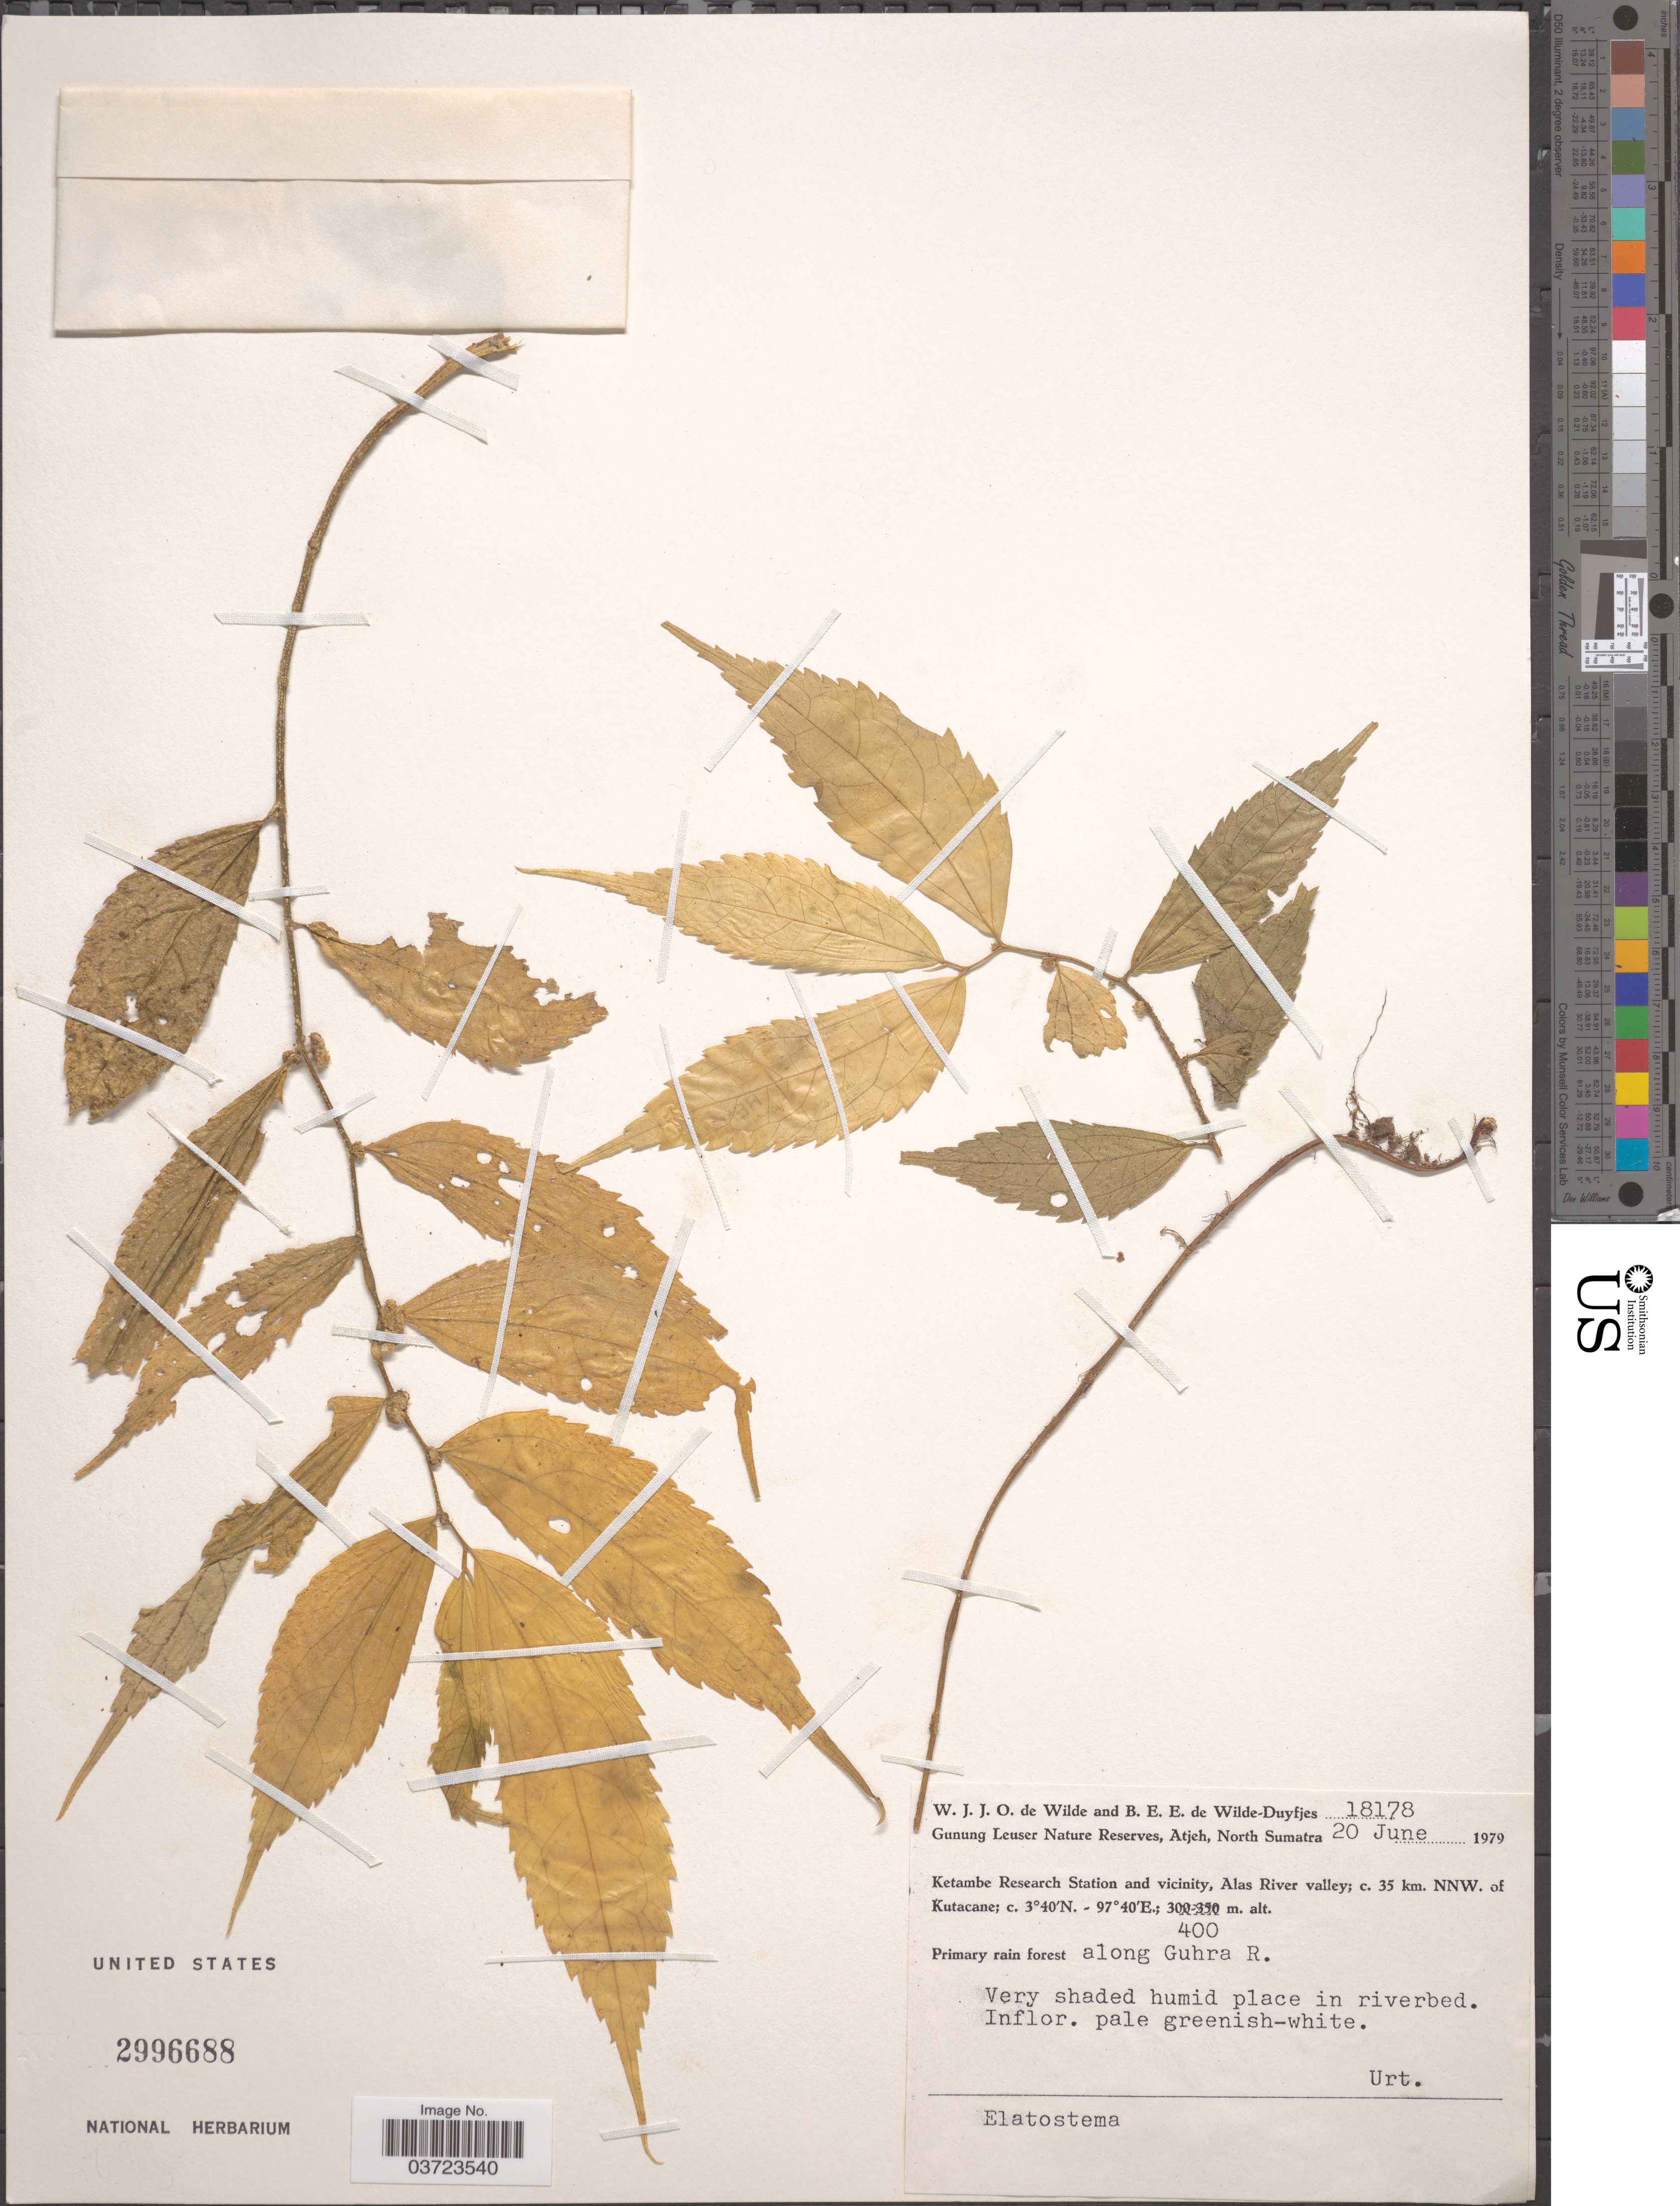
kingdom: Plantae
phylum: Tracheophyta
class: Magnoliopsida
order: Rosales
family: Urticaceae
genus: Elatostema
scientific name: Elatostema sp.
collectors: W. J. de Wilde & B. E. de Wilde-Duyfjes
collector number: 18178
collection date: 1979-06-20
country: Indonesia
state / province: Sumatra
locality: Gunung Leuser Nature Reserve, Atjeh, North Sumatra. Ketambe Research Station and vicinity, Alas River valley; c. 35 km NNW of Kutacane.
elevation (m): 400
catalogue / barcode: US 2996688